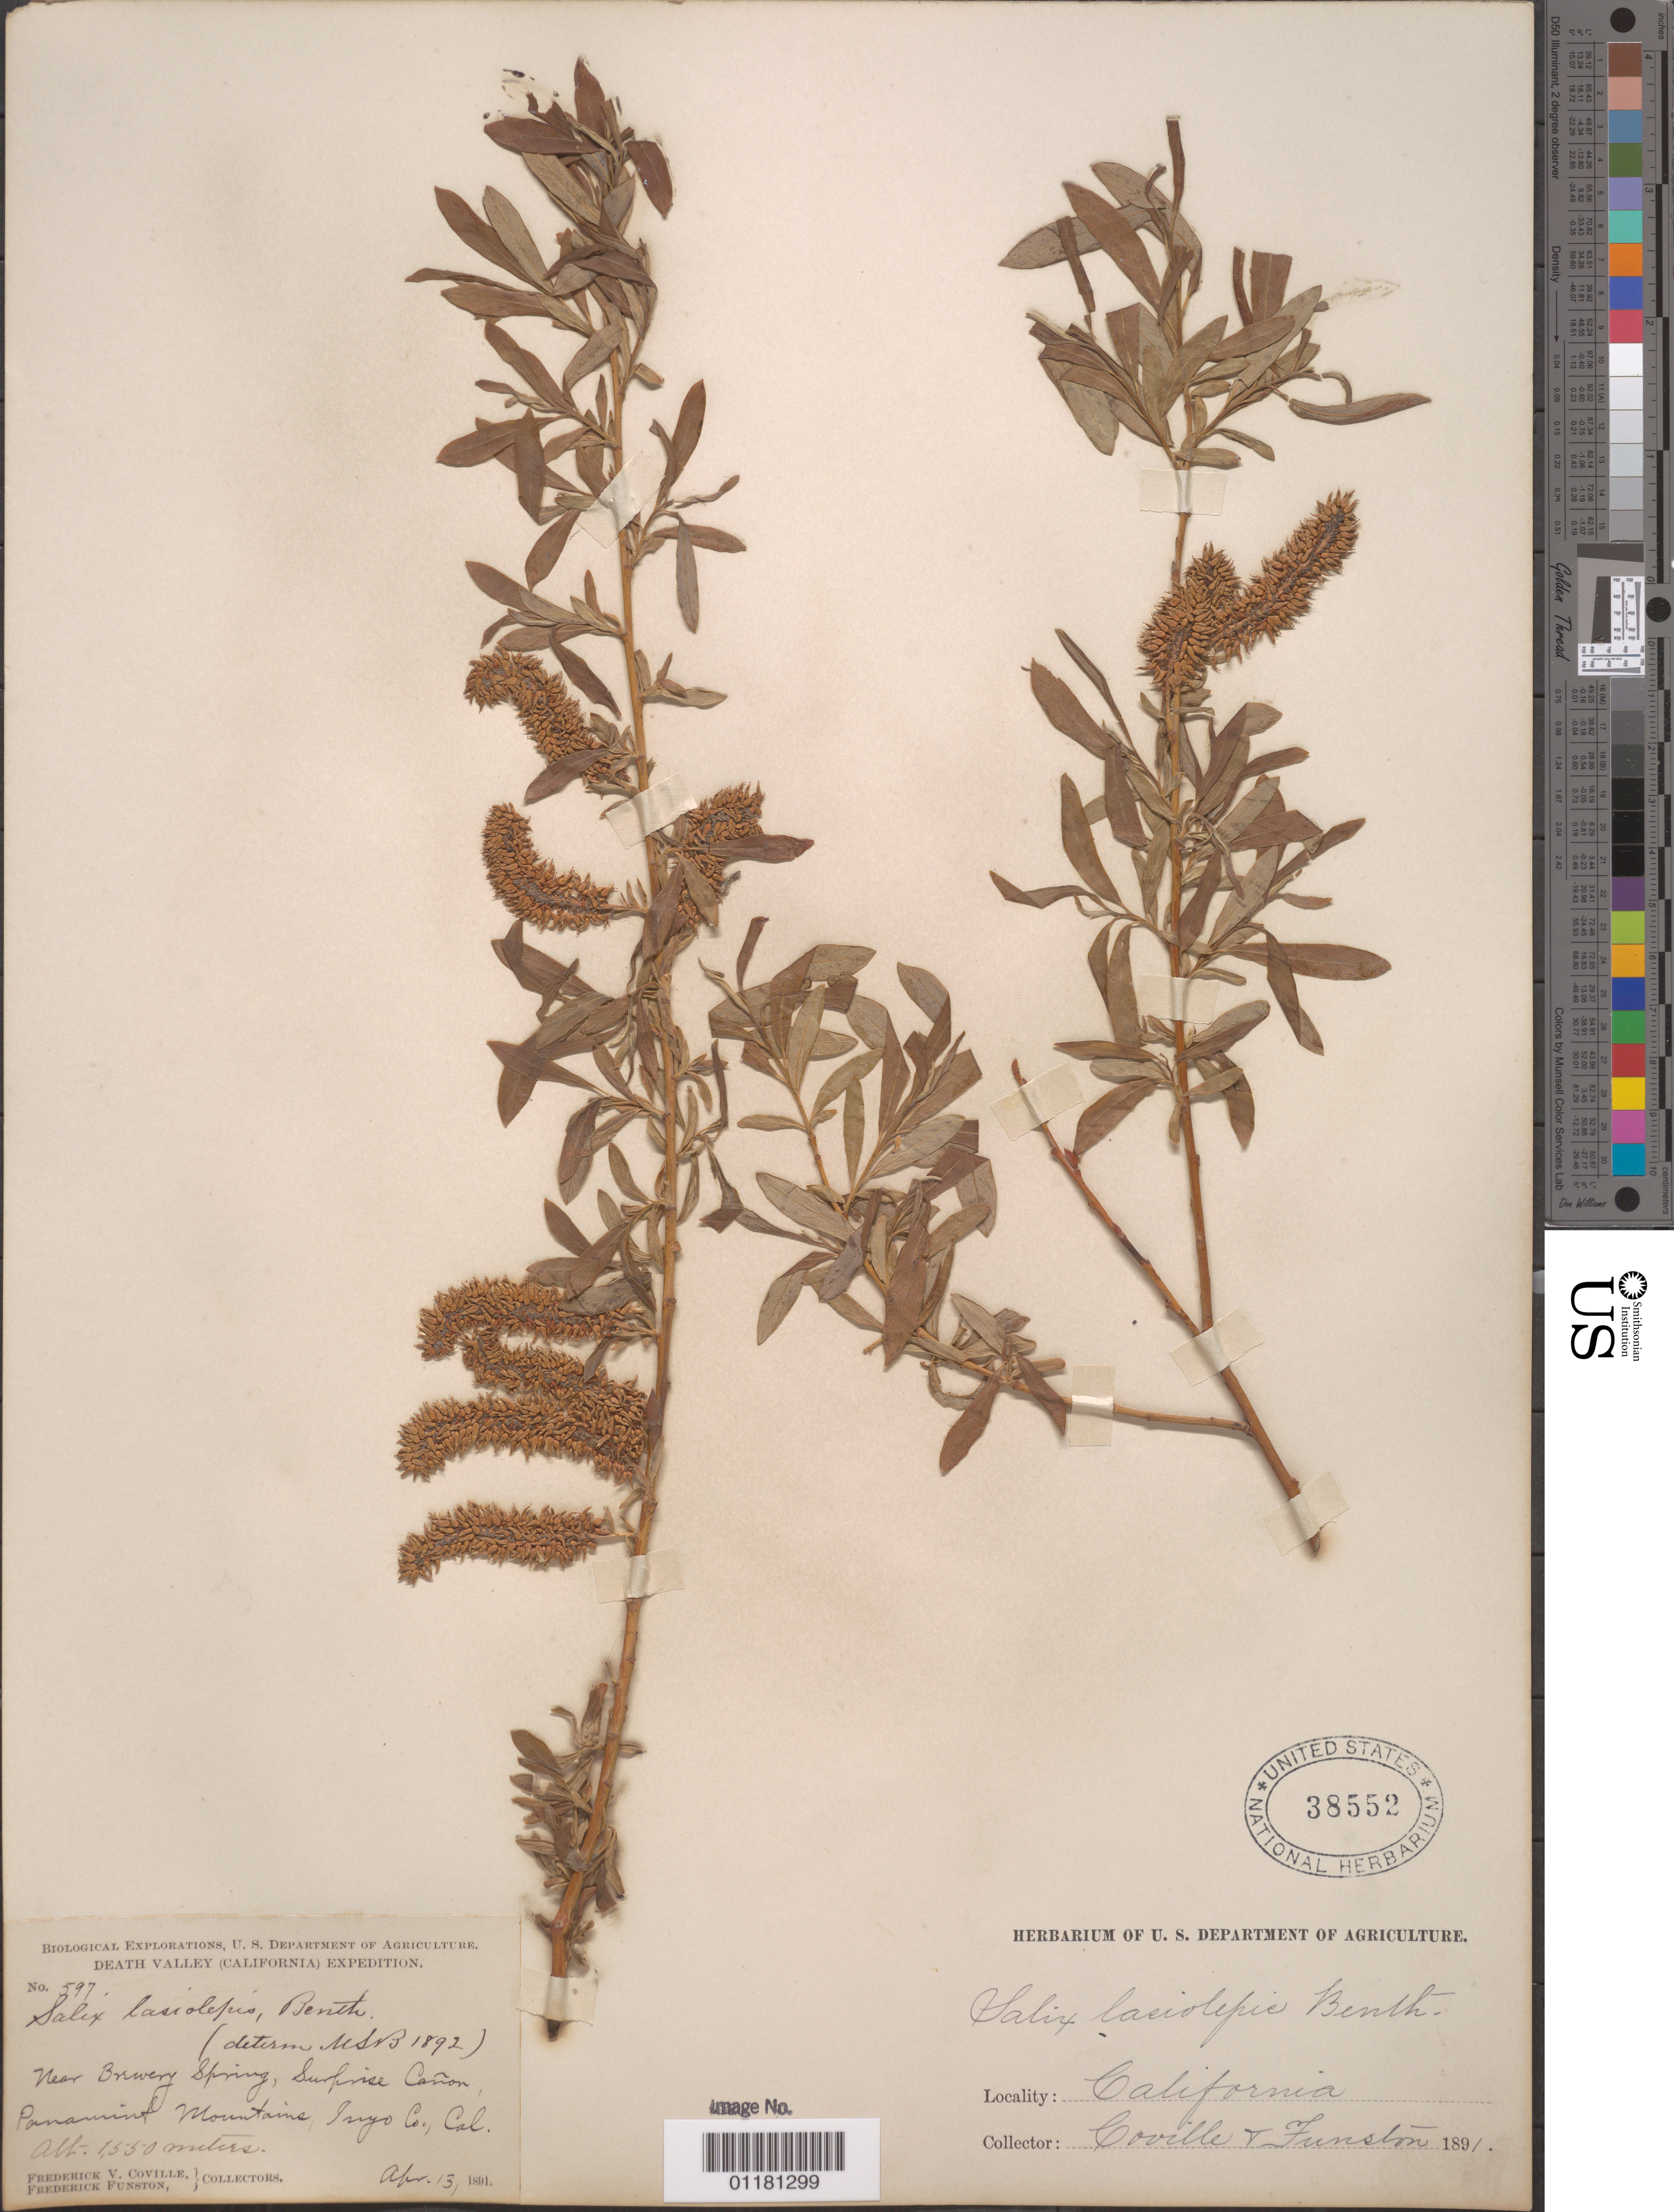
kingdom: Plantae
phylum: Tracheophyta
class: Magnoliopsida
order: Malpighiales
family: Salicaceae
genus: Salix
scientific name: Salix lasiolepis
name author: Benth.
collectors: F. V. Coville & F. Funston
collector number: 597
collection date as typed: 13 Apr 1891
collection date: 1891-04-13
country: United States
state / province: California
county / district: Inyo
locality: Surprise Canyon, Panamint Mts., near Brewery Spring.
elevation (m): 1550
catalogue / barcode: US 38552